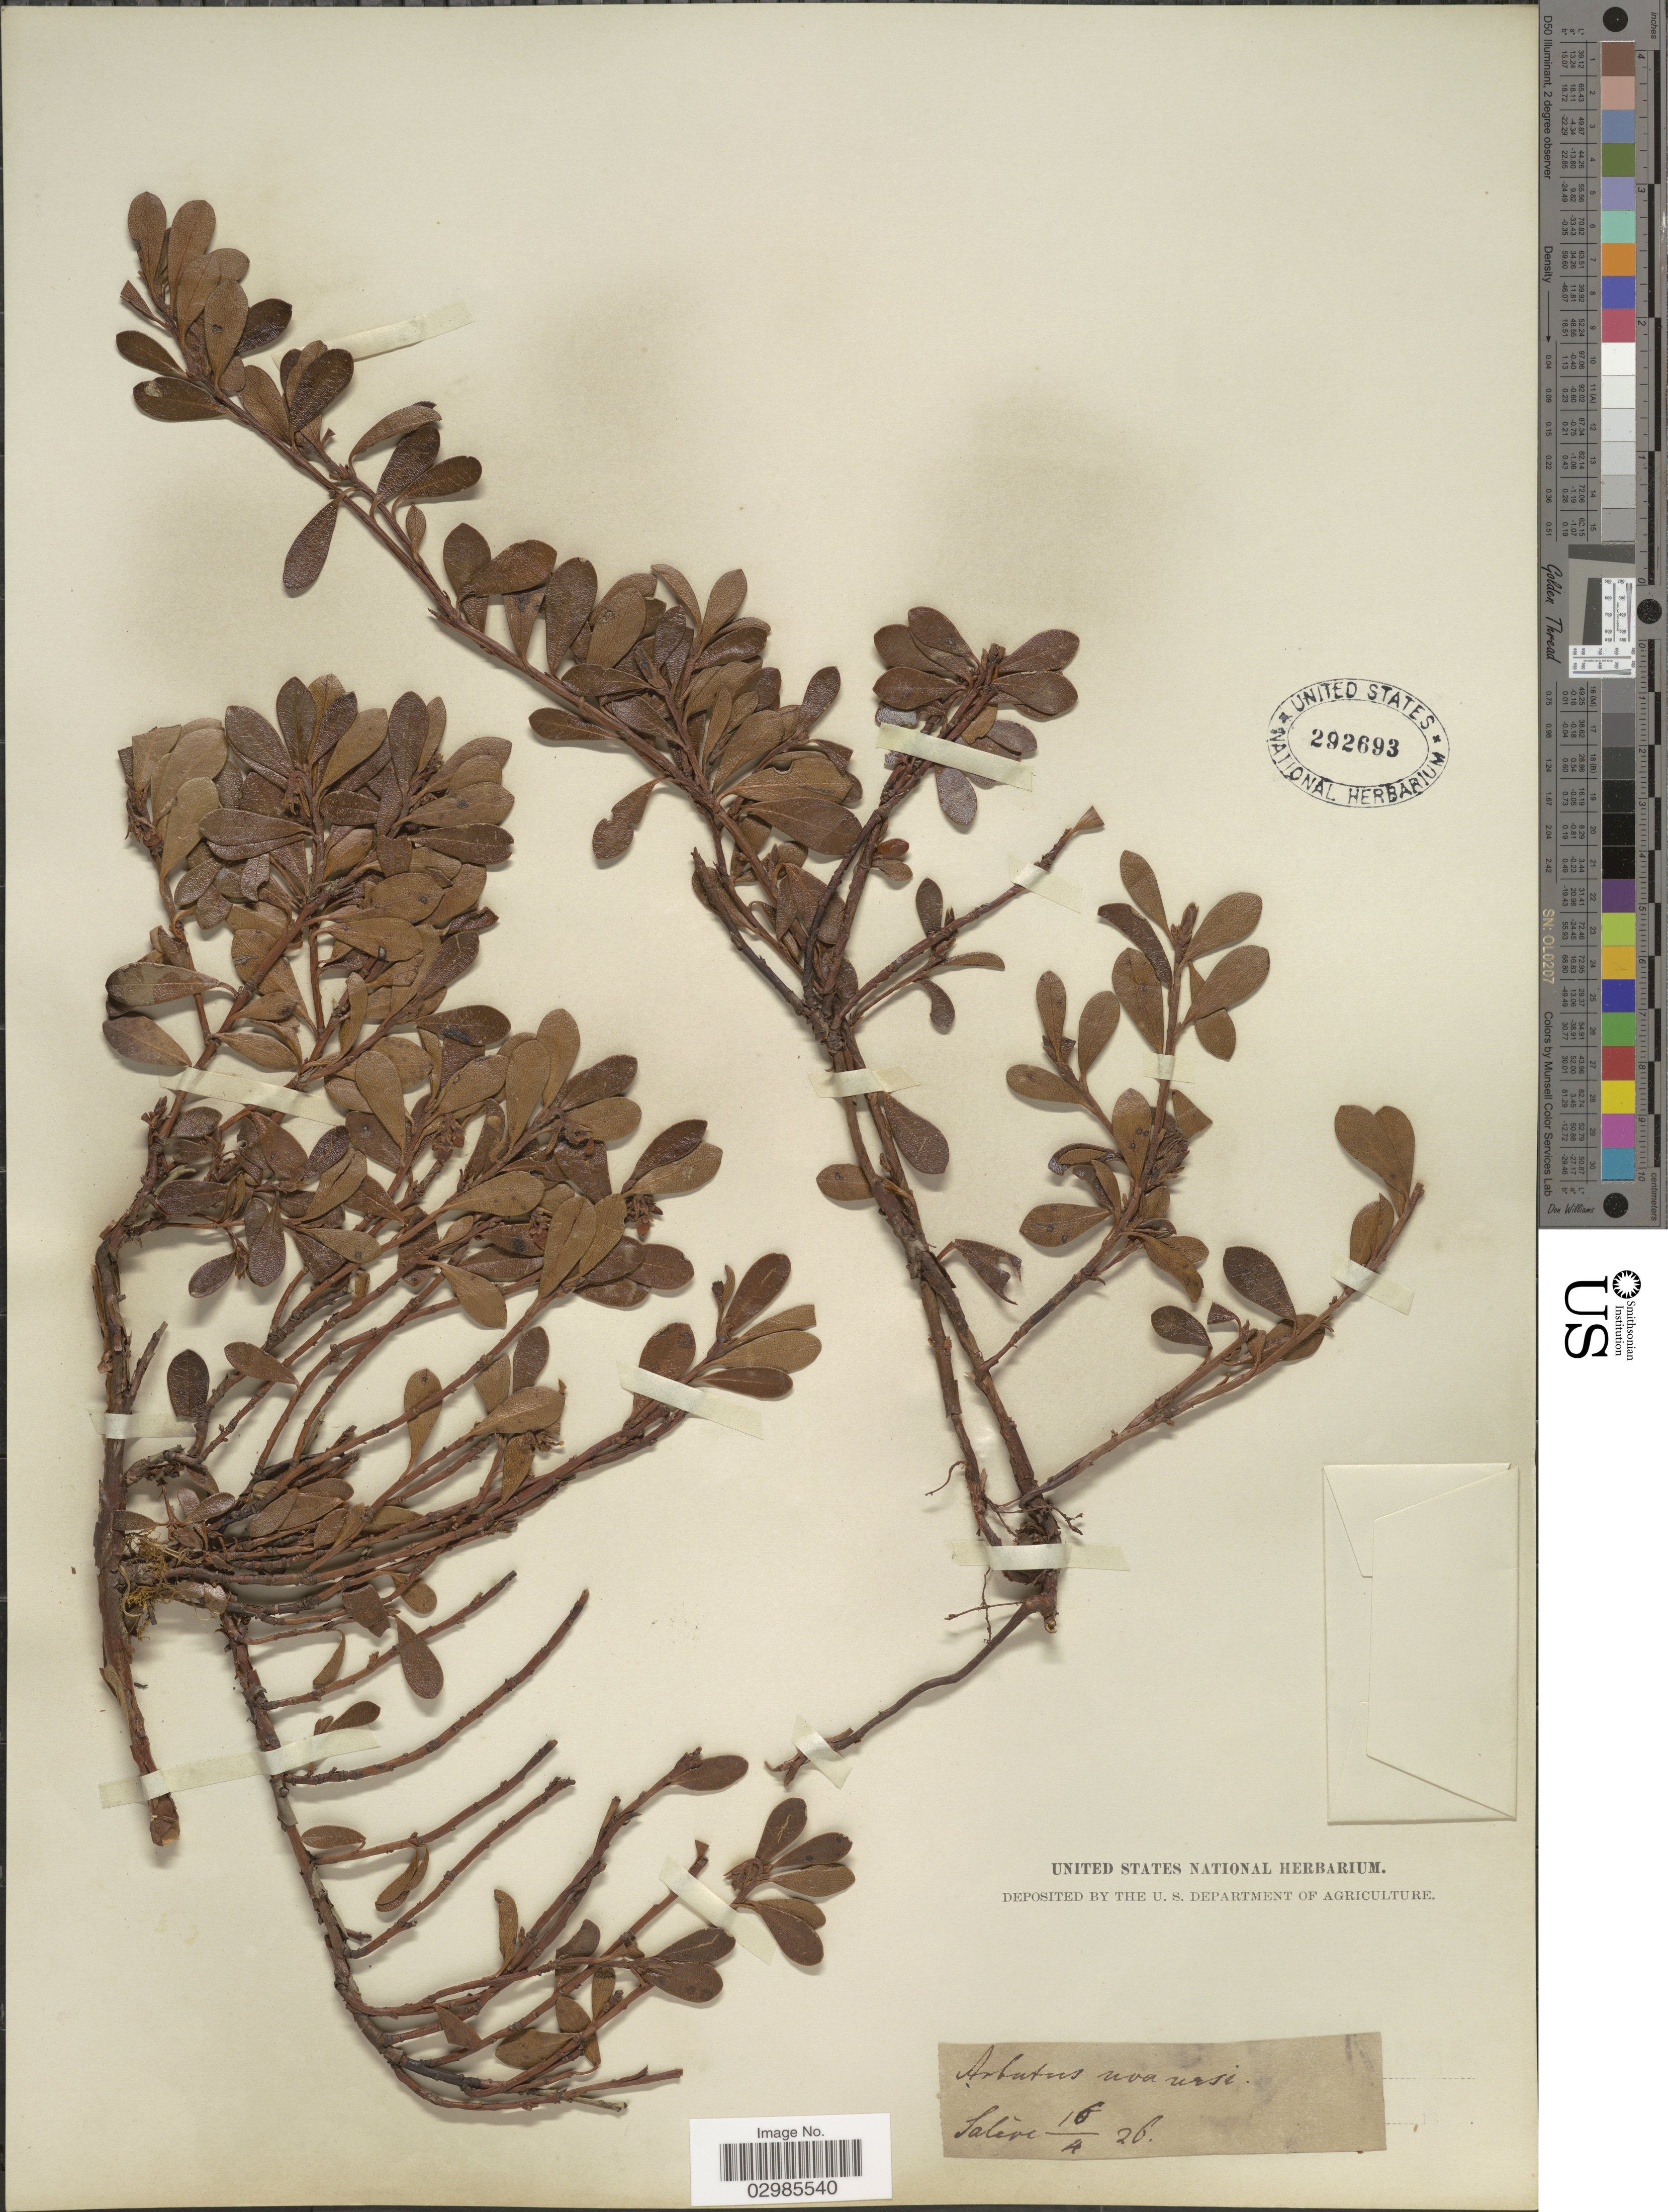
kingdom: Plantae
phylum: Tracheophyta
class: Magnoliopsida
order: Ericales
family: Ericaceae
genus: Arctostaphylos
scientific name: Arctostaphylos uva-ursi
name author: (L.) Spreng.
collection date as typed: Transcribed d/m/y: 16/4/26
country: France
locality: Saleve.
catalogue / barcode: US 292693